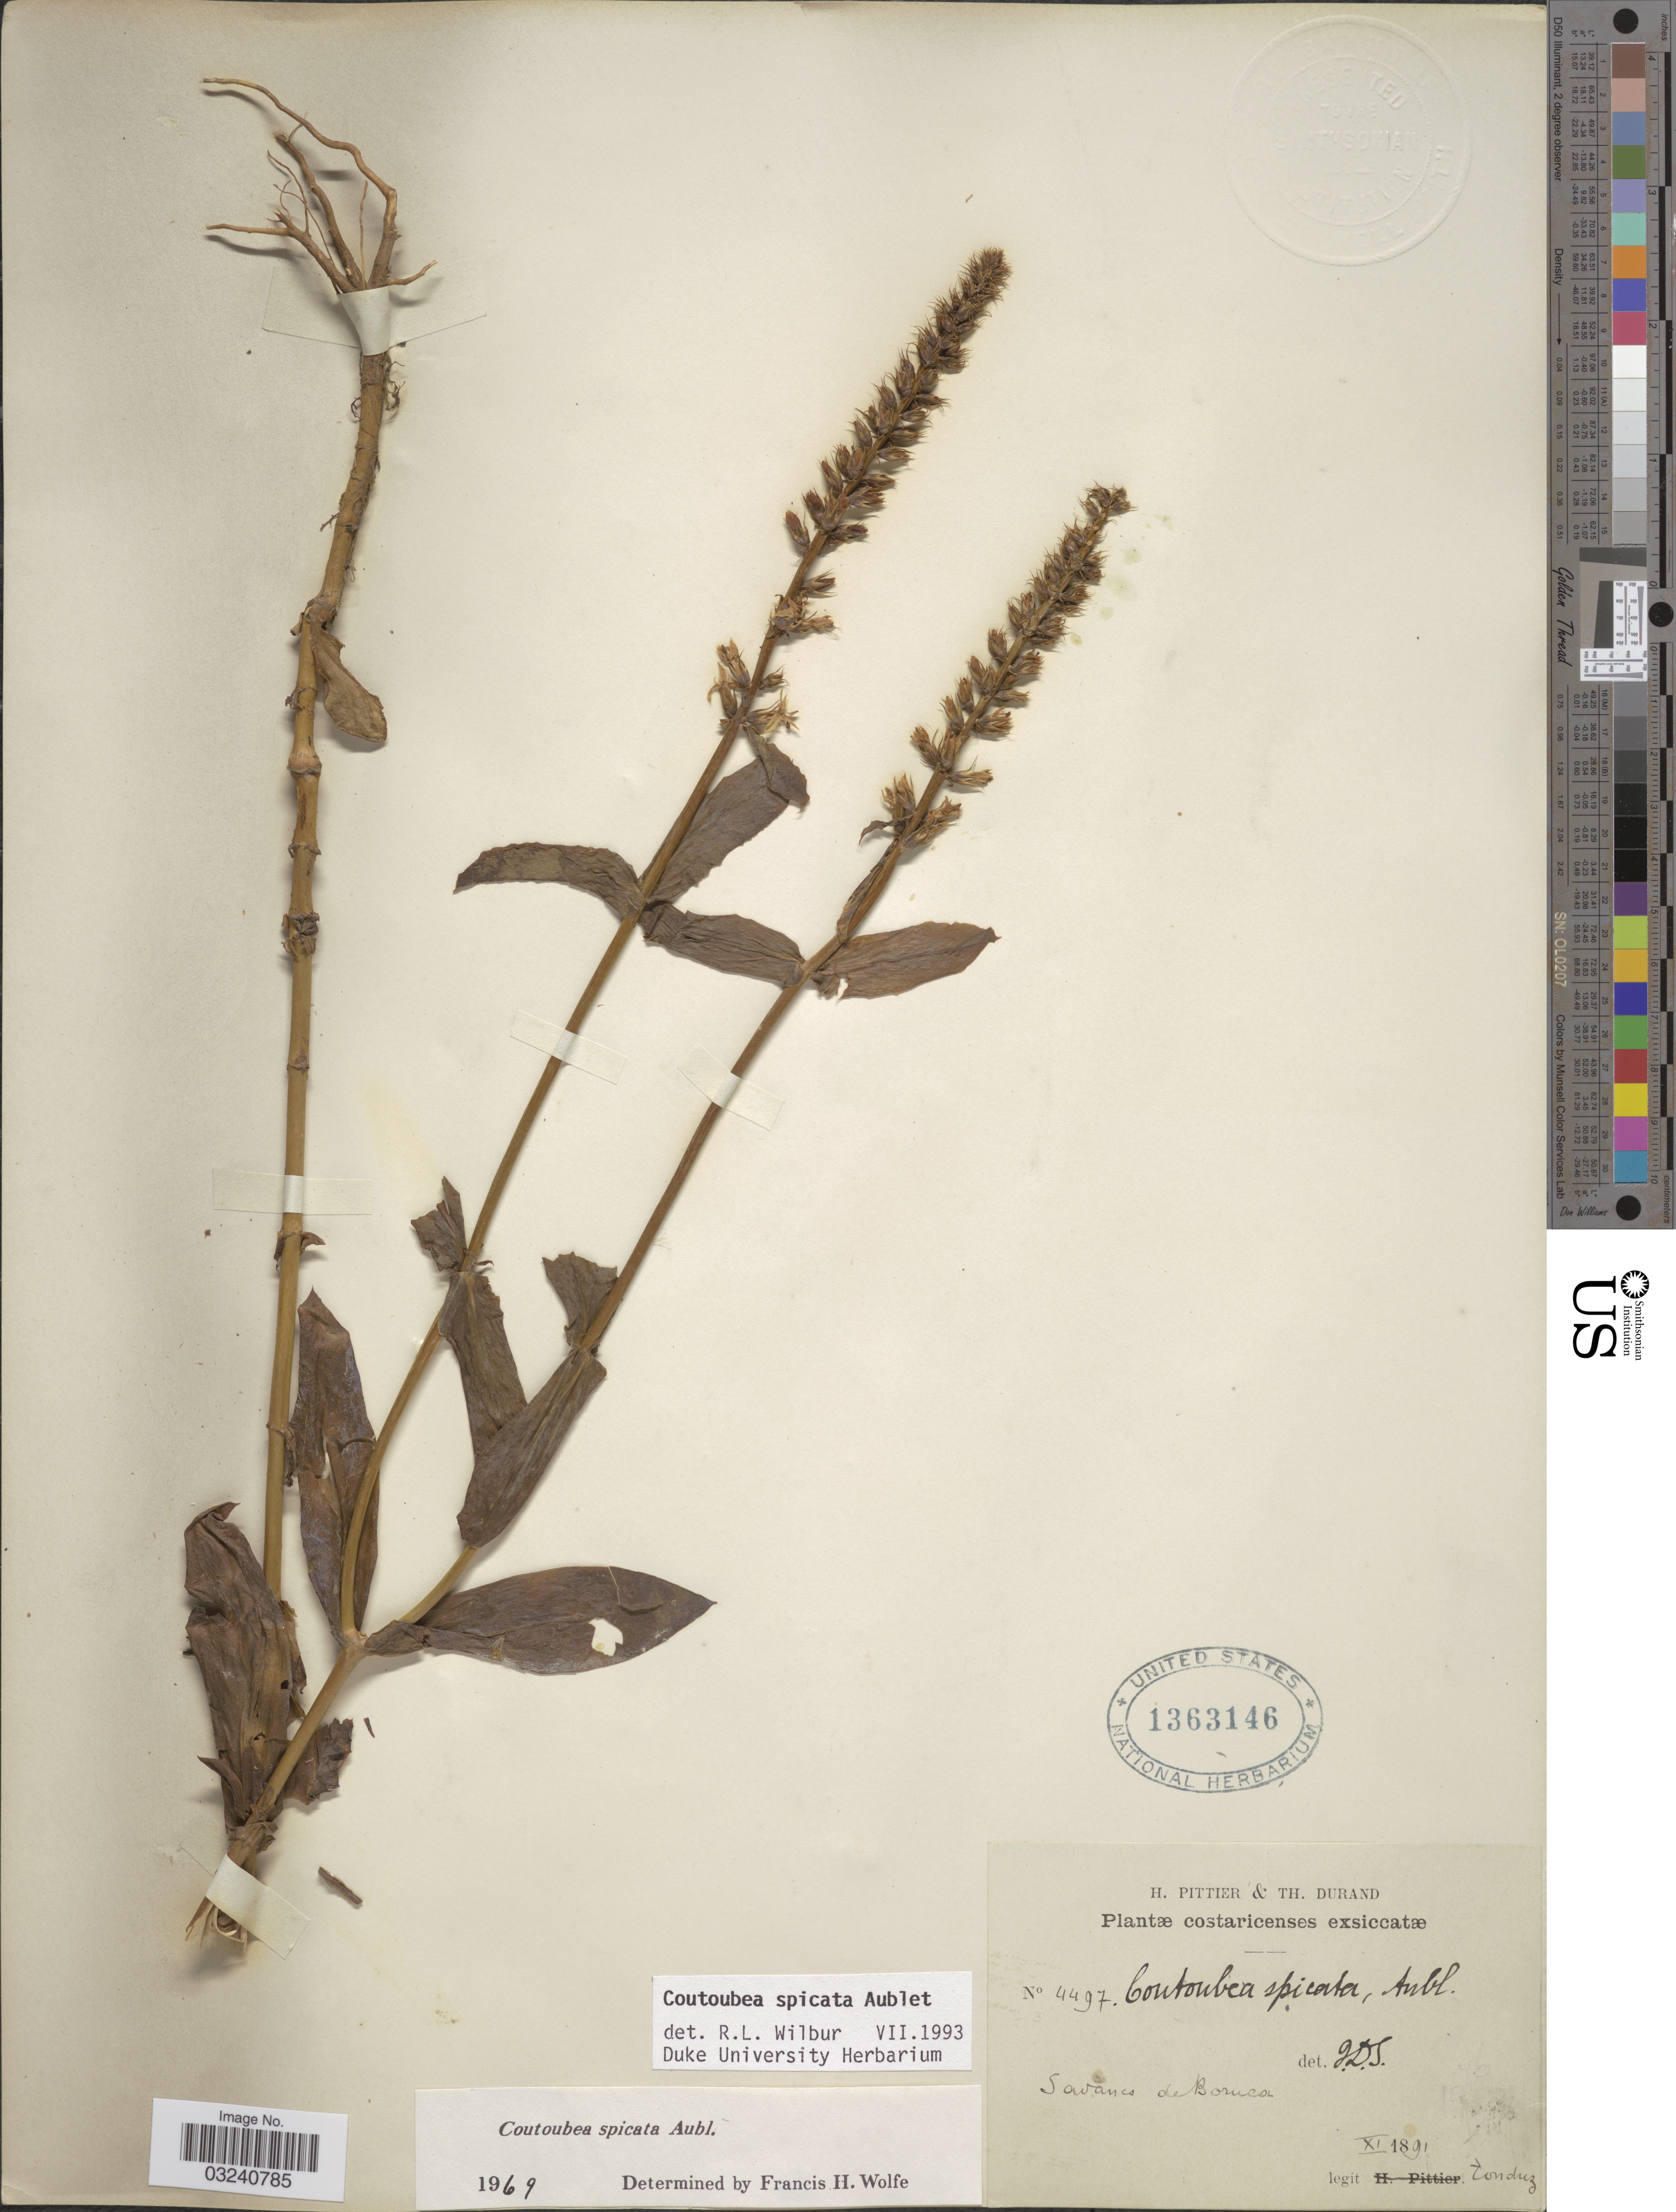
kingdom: Plantae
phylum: Tracheophyta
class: Magnoliopsida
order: Gentianales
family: Gentianaceae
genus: Coutoubea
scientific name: Coutoubea spicata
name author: Aubl.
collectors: Tonduz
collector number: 4497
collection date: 1891-11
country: Costa Rica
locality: Savanes de Boruca.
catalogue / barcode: US 1363146